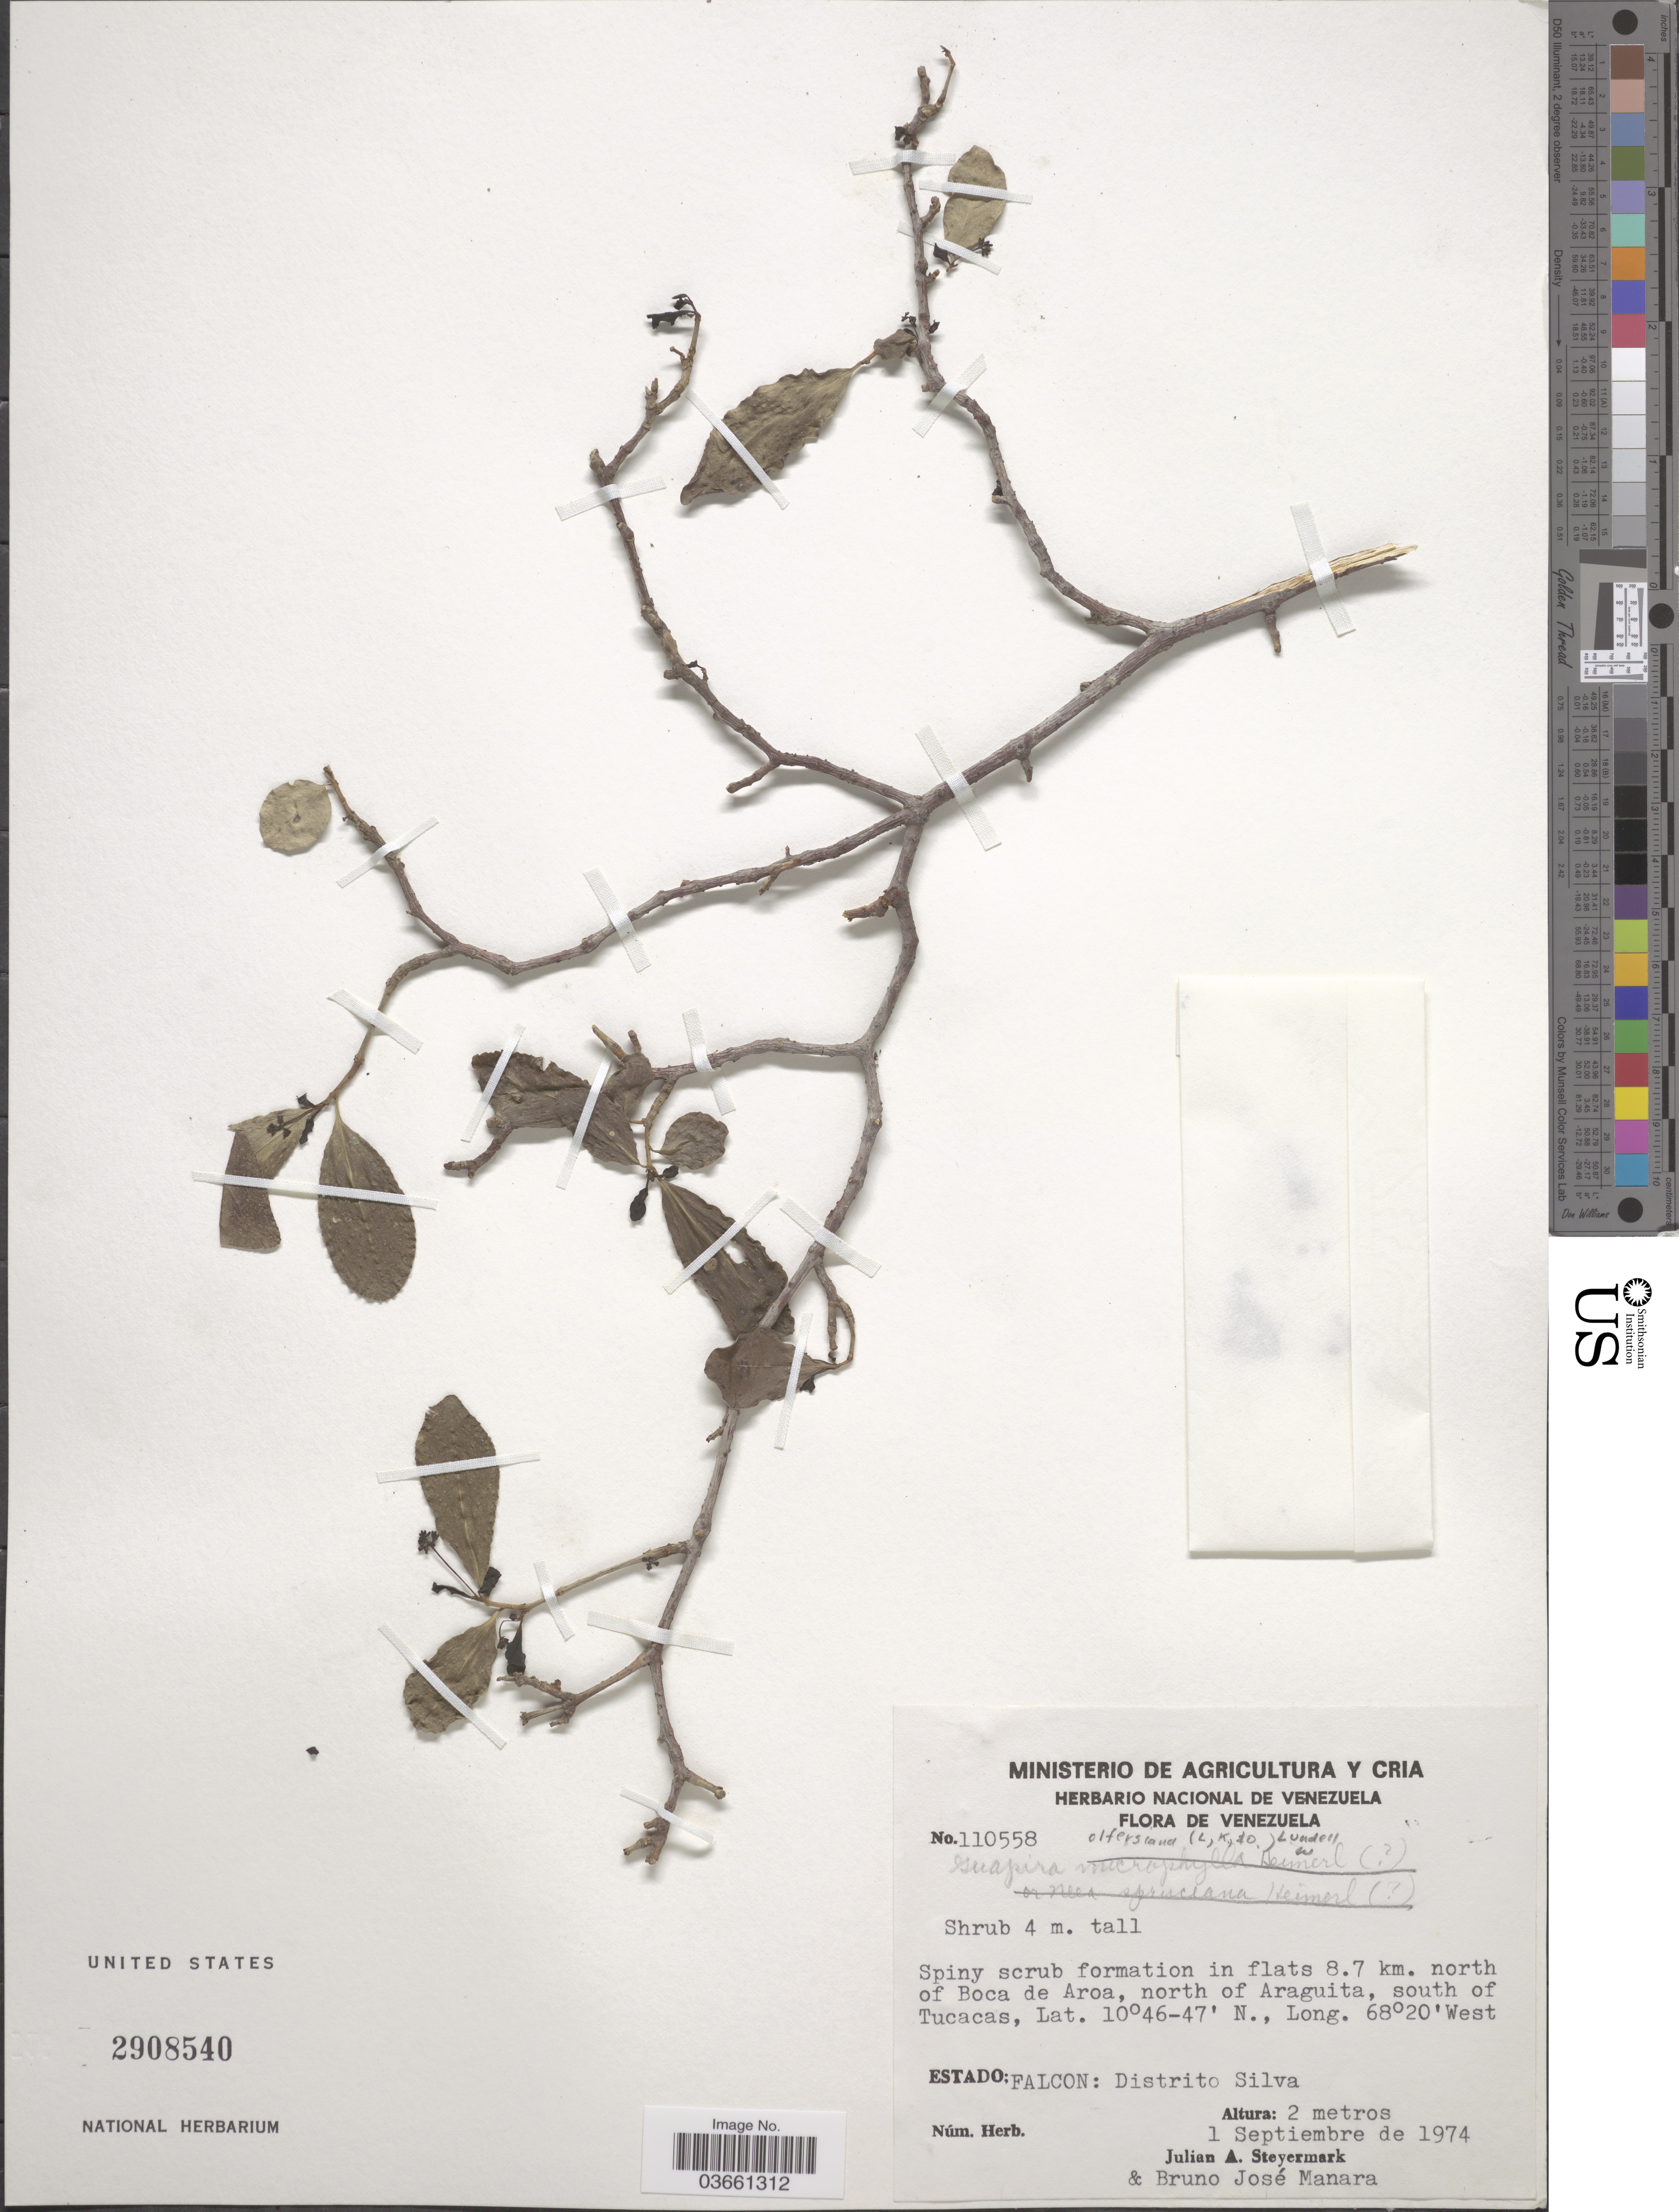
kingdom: Plantae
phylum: Tracheophyta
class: Magnoliopsida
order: Caryophyllales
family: Nyctaginaceae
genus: Guapira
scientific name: Guapira opposita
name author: (Vell.) Reitz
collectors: J. Steyermark & B. Manara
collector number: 110558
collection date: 1974-09-01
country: Venezuela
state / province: Falcón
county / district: Silva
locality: In flats 8.7 km. north of Boca de Aroa, north of Araguita, south of Tucacas. Distrito Silva.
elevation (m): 2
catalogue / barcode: US 2908540